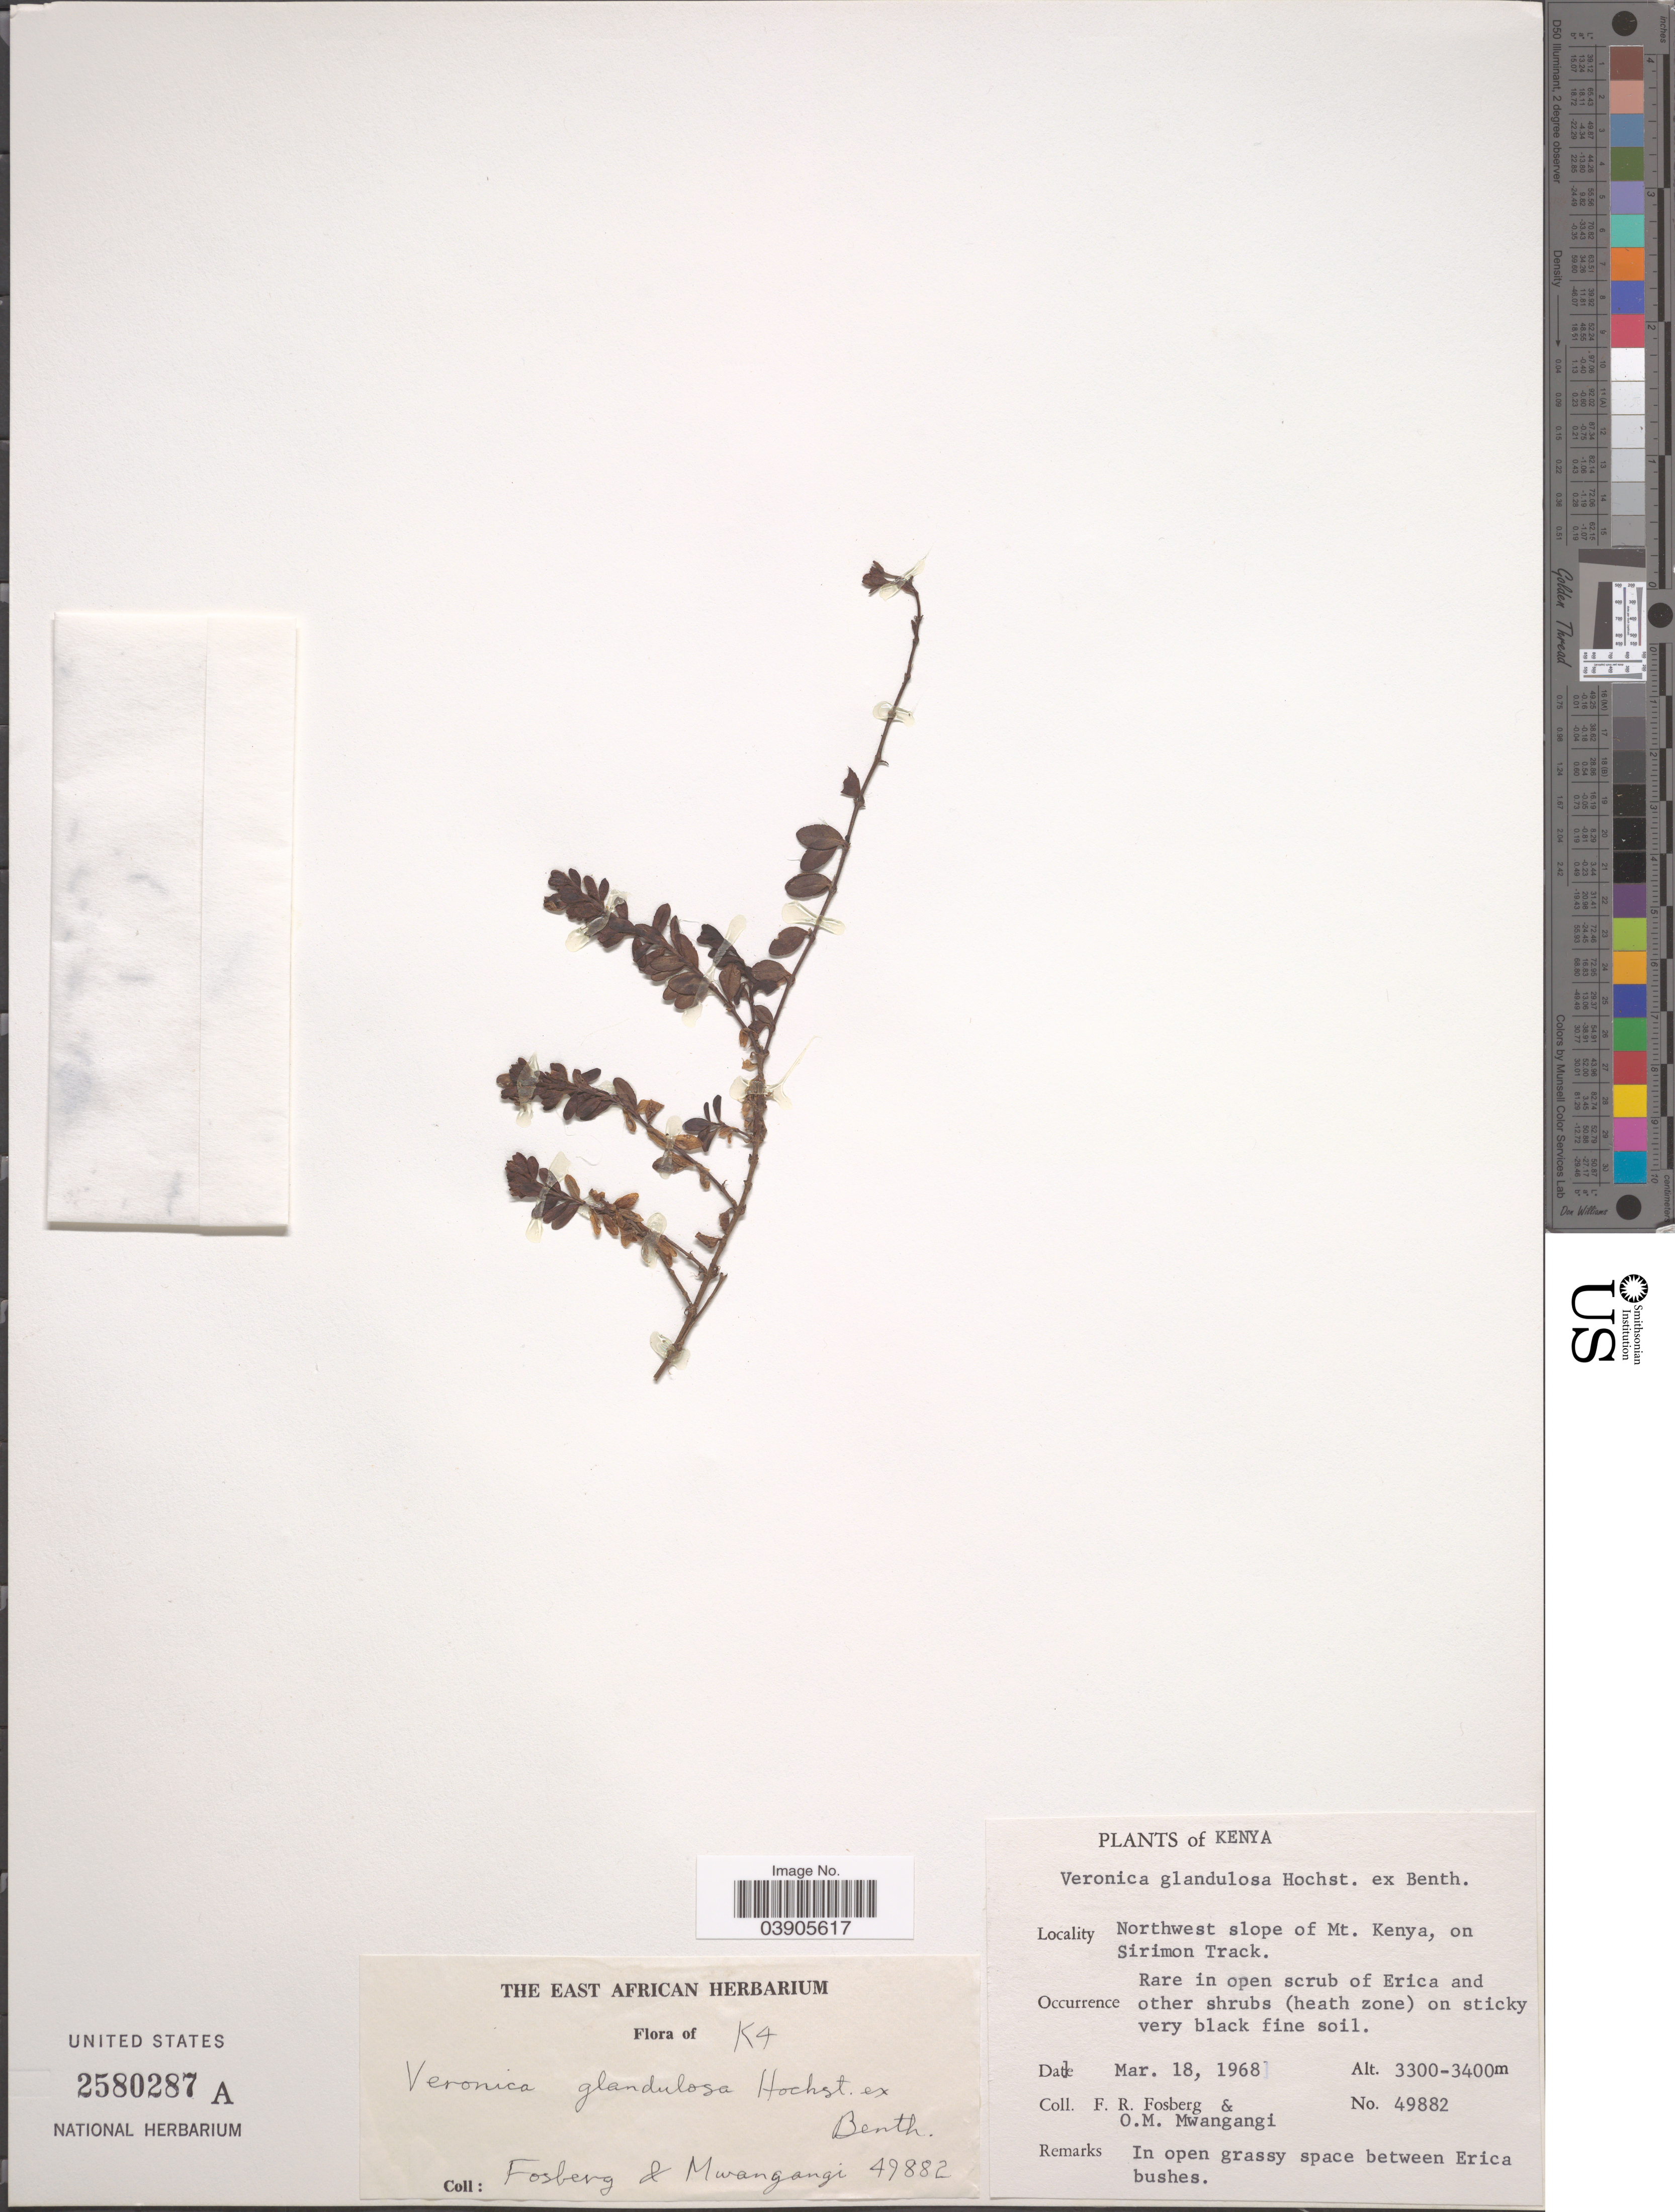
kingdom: Plantae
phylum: Tracheophyta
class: Magnoliopsida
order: Lamiales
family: Plantaginaceae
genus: Veronica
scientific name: Veronica glandulosa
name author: Hochst. ex Benth.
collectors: F. R. Fosberg & O. M. Mwangangi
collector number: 49882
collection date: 1968-03-18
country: Kenya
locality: Northwest slope of Mt. Keny, on Sirimon Track. K4.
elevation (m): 3300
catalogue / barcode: US 2580287A